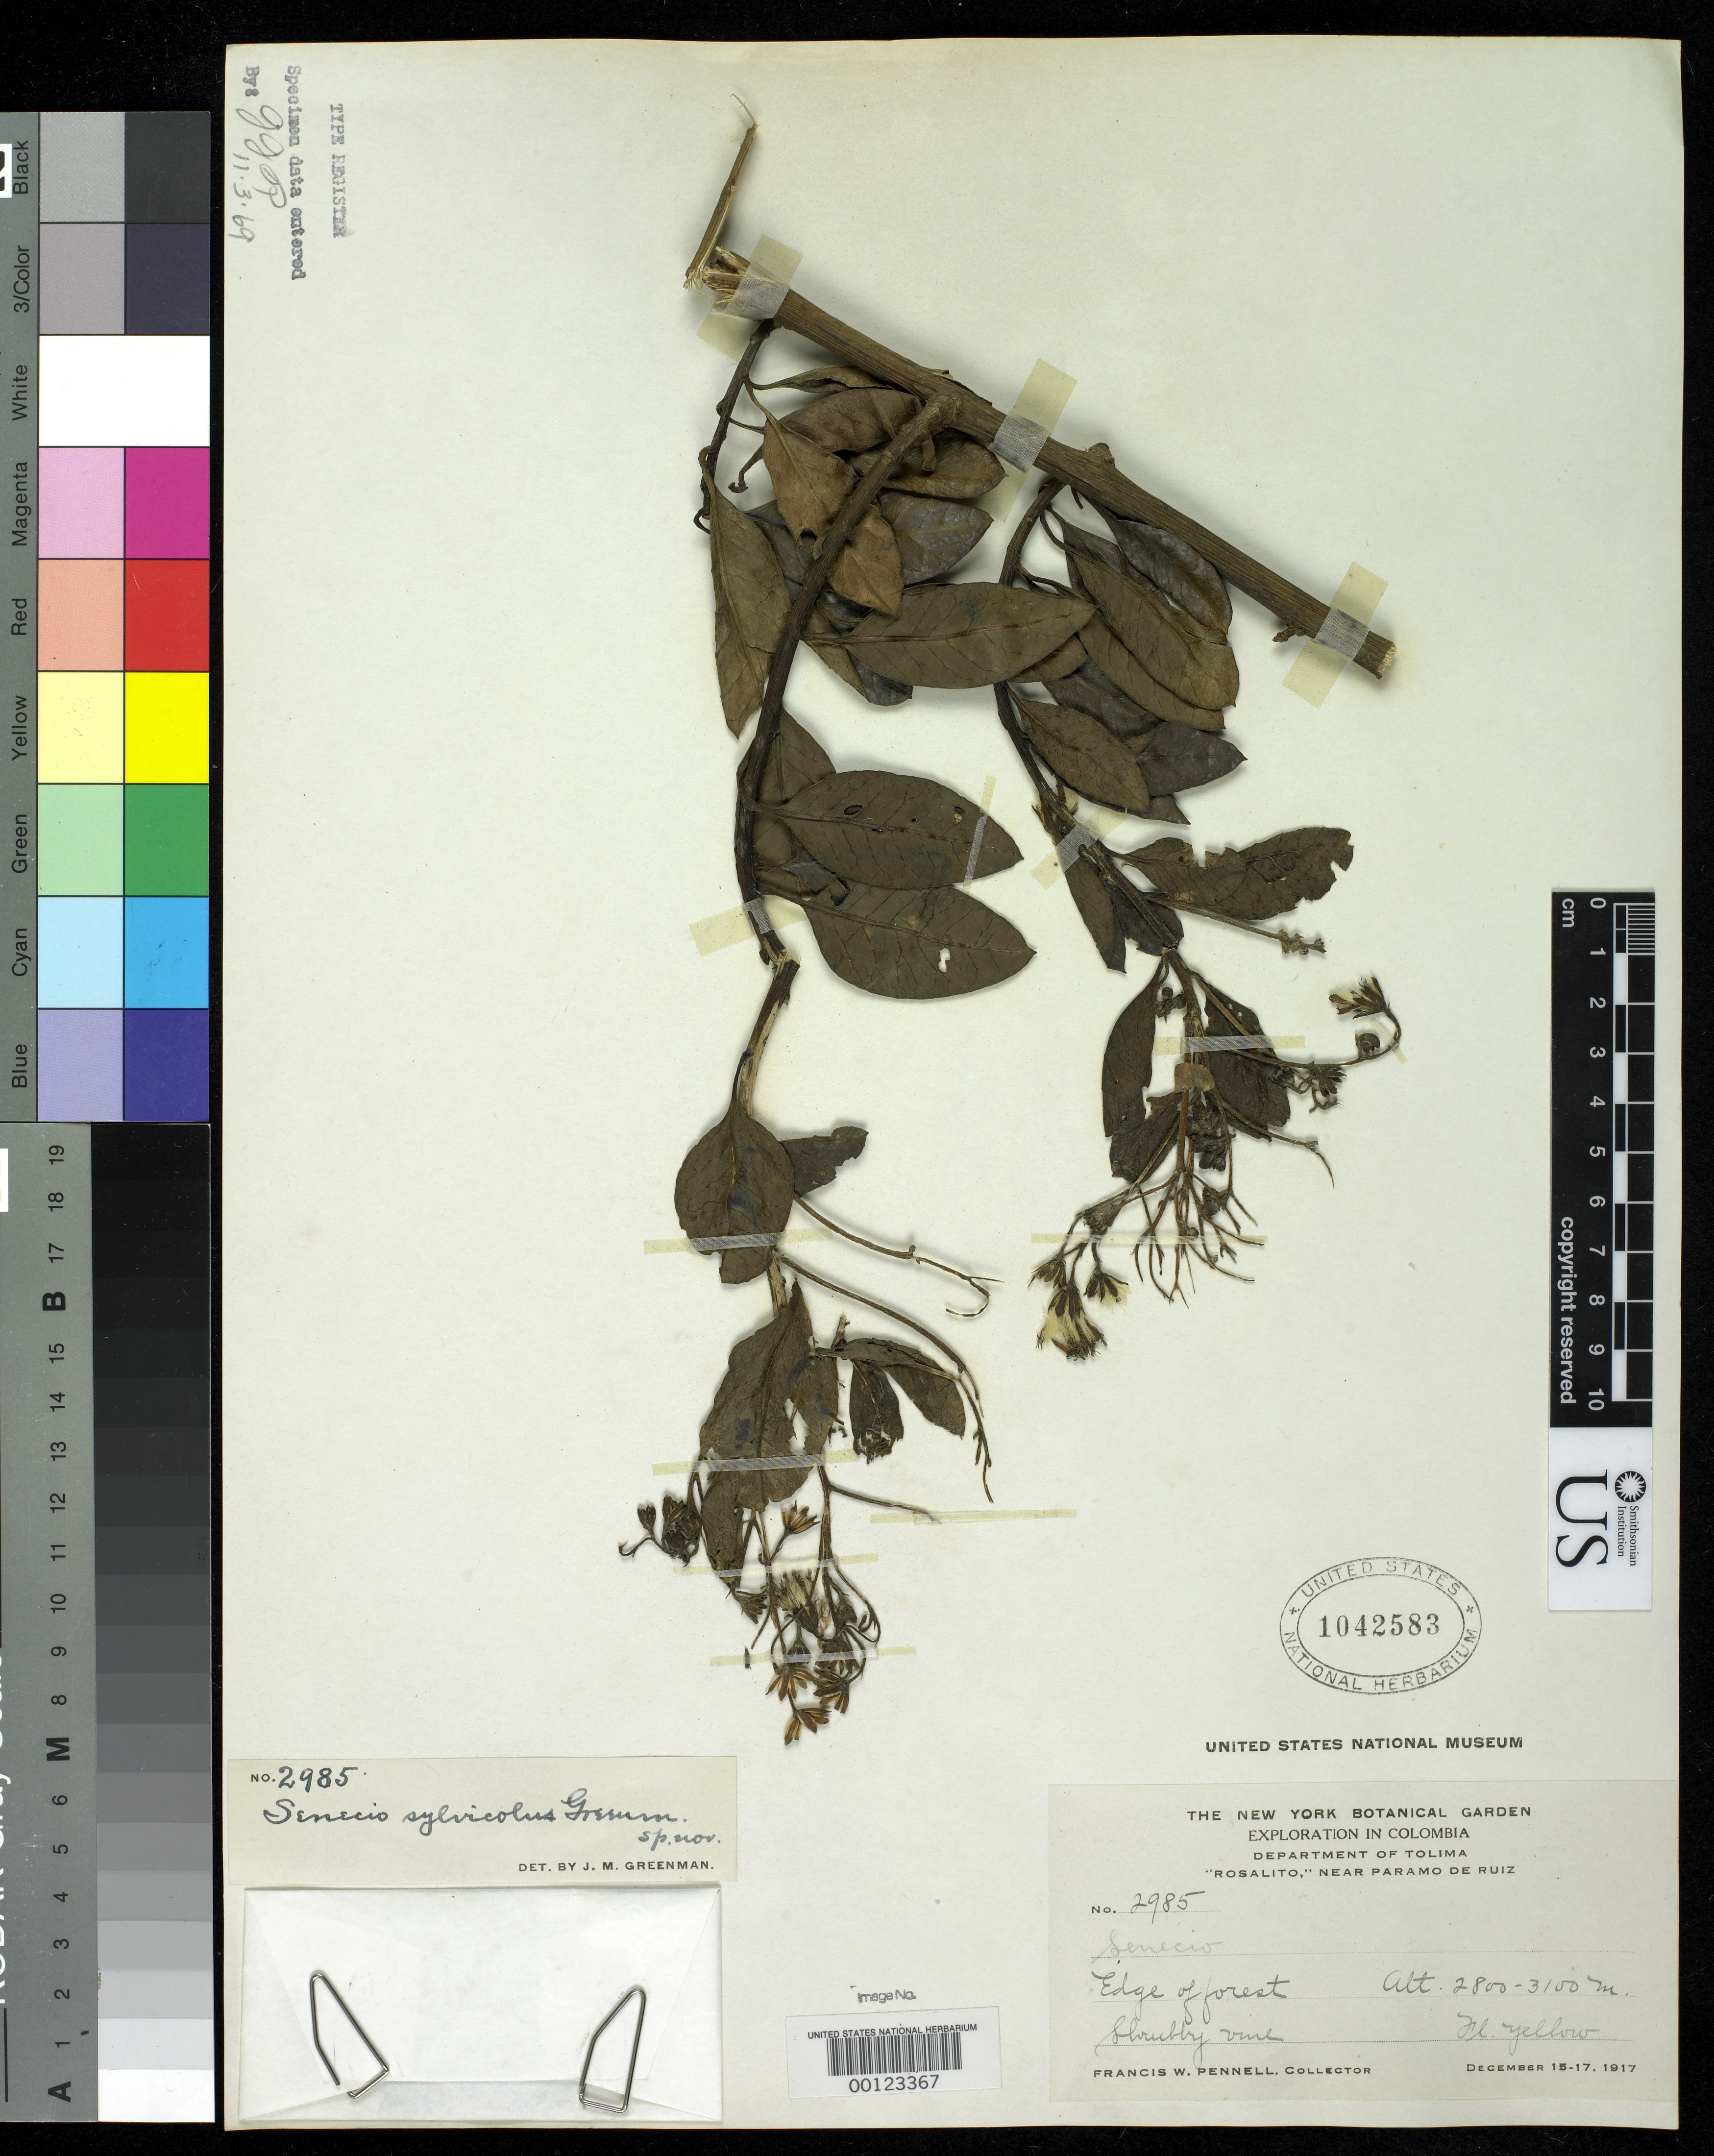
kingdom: Plantae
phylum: Tracheophyta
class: Magnoliopsida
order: Asterales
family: Asteraceae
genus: Senecio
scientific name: Senecio sylvicola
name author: Greenm.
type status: Type Collection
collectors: F. W. Pennell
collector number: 2985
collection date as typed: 15 Dec 1917 to 17 Dec 1917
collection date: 1917-12-15/1917-12-17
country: Colombia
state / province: Tolima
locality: Páramo de Ruiz.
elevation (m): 2800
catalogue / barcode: US 1042583